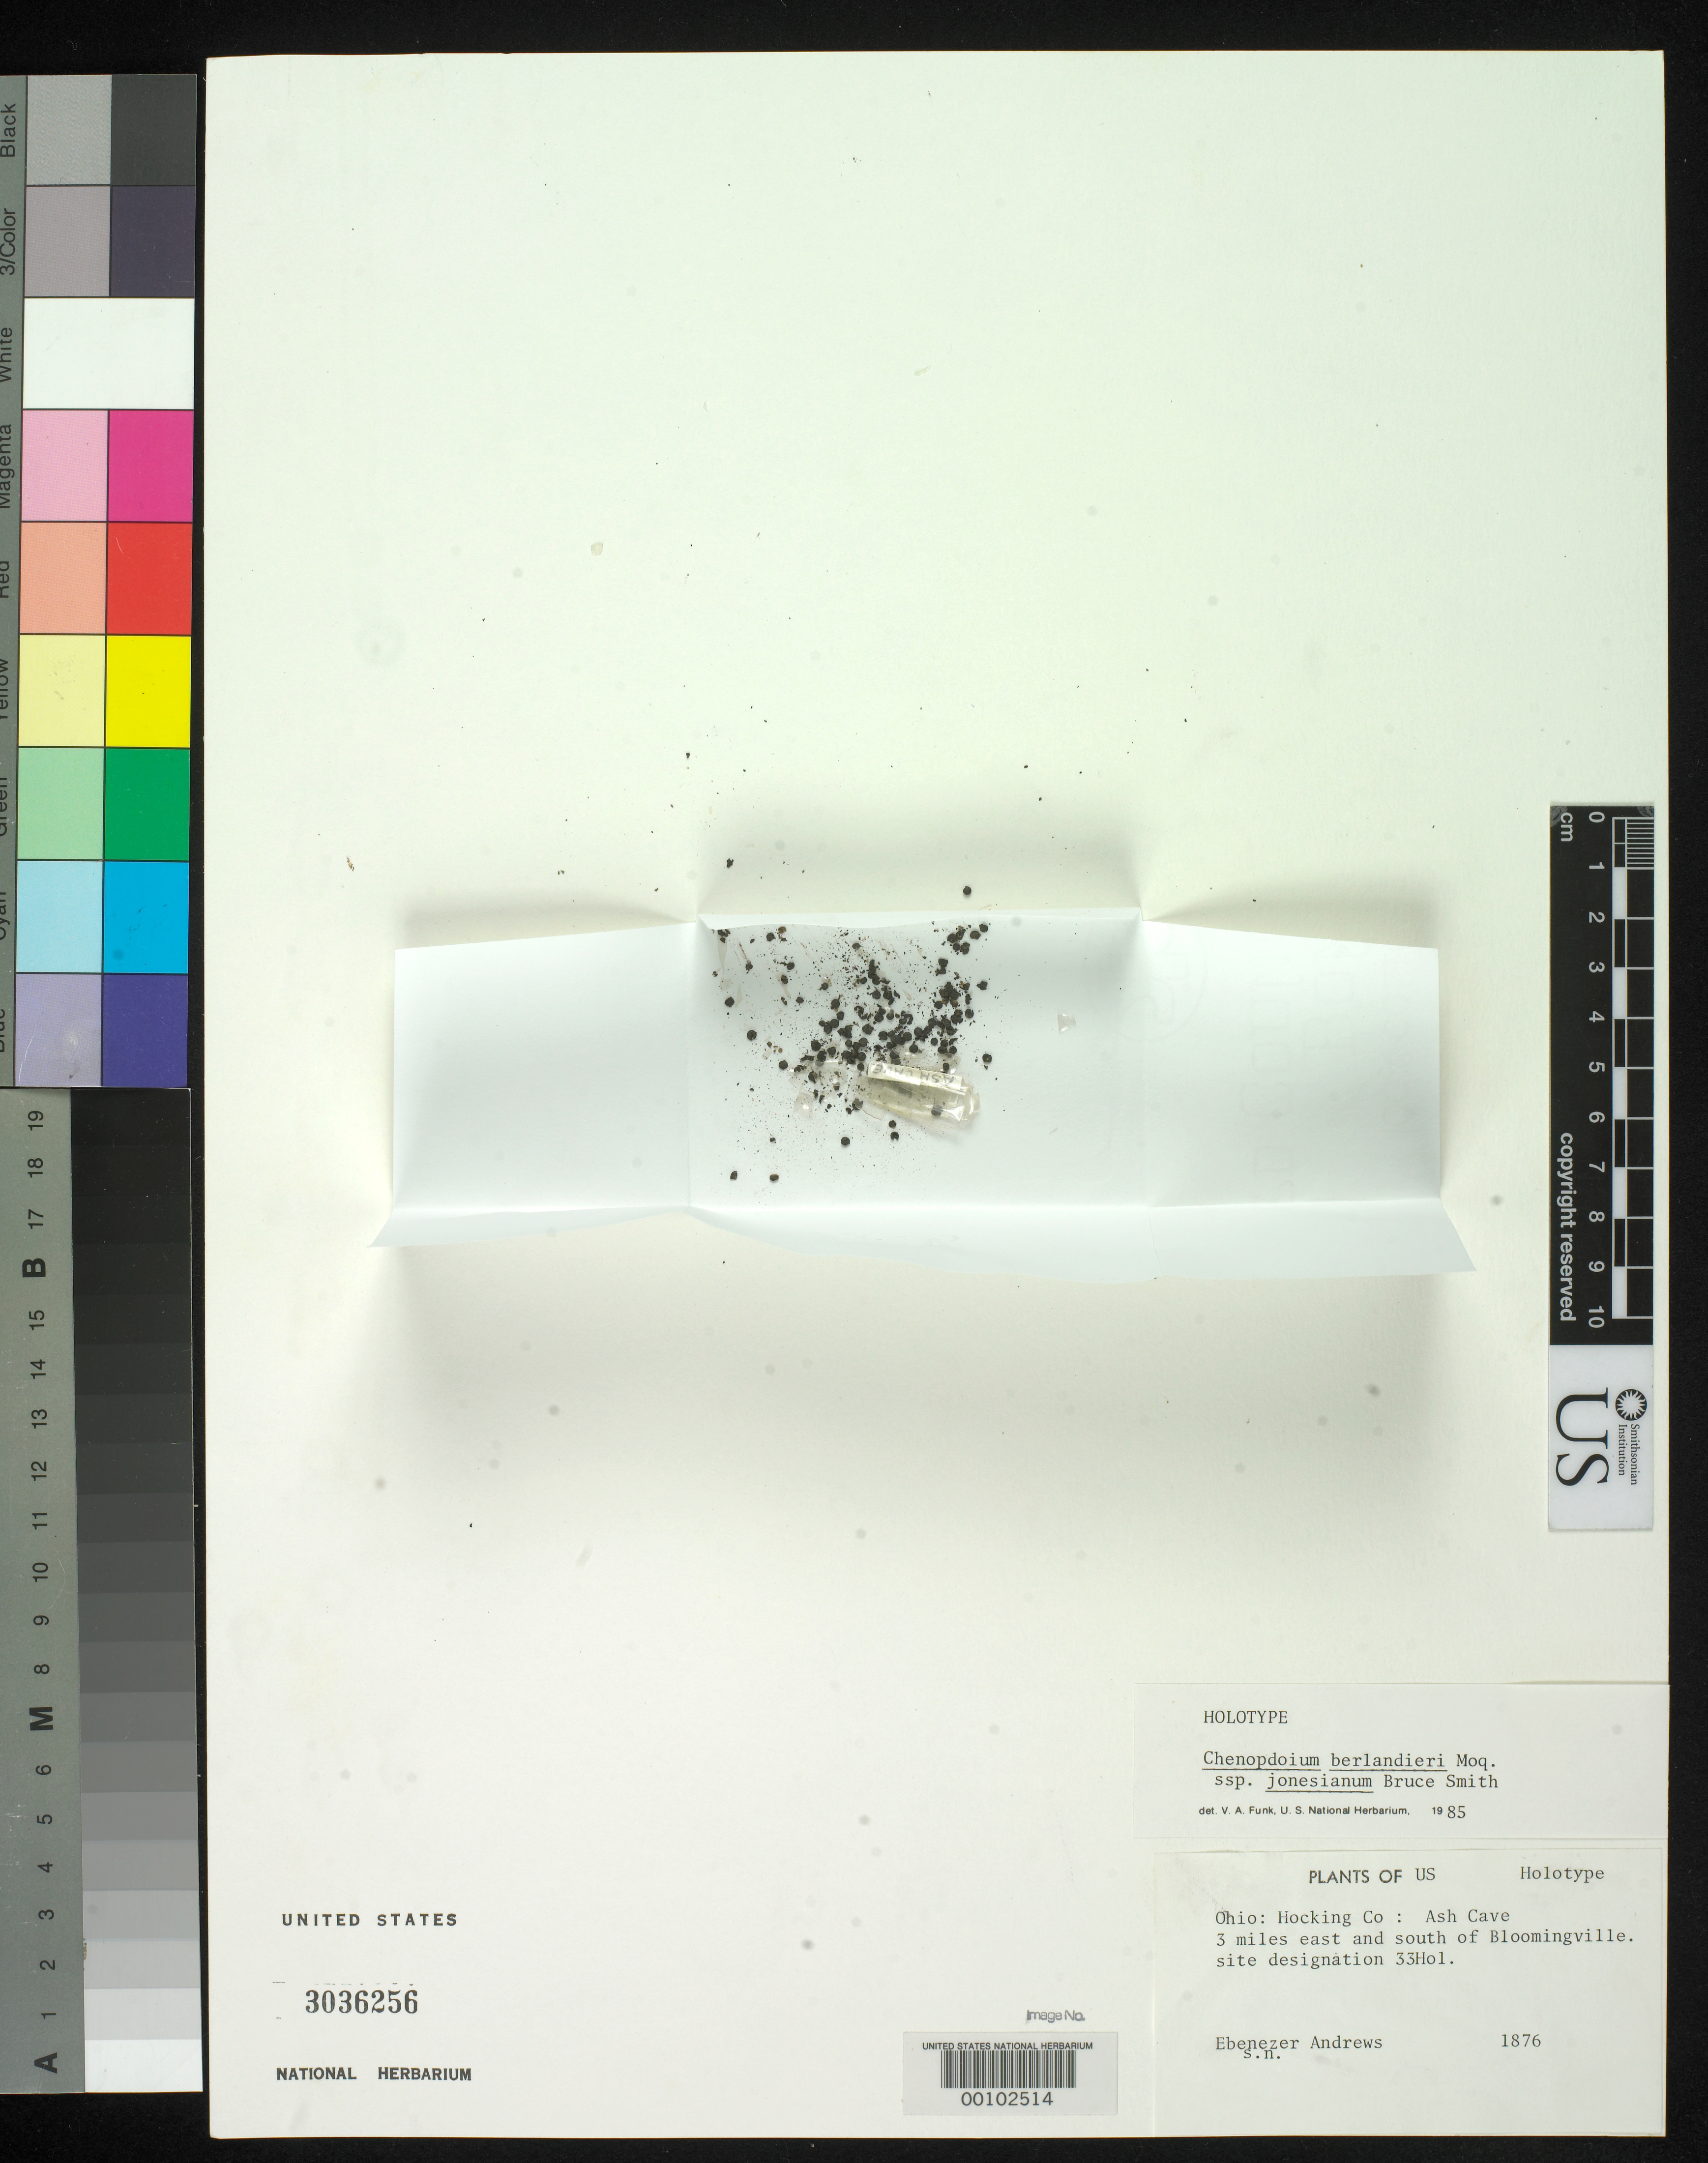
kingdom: Plantae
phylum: Tracheophyta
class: Magnoliopsida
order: Caryophyllales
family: Amaranthaceae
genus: Chenopodium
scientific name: Chenopodium berlandieri subsp. jonesianum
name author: B.D. Sm.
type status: Holotype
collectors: E. Andrews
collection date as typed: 1876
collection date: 1876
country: United States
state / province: Ohio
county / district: Hocking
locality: Ash Cave, 3 mi east and south of Bloomingville site designation 33 hol.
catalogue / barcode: US 3036256